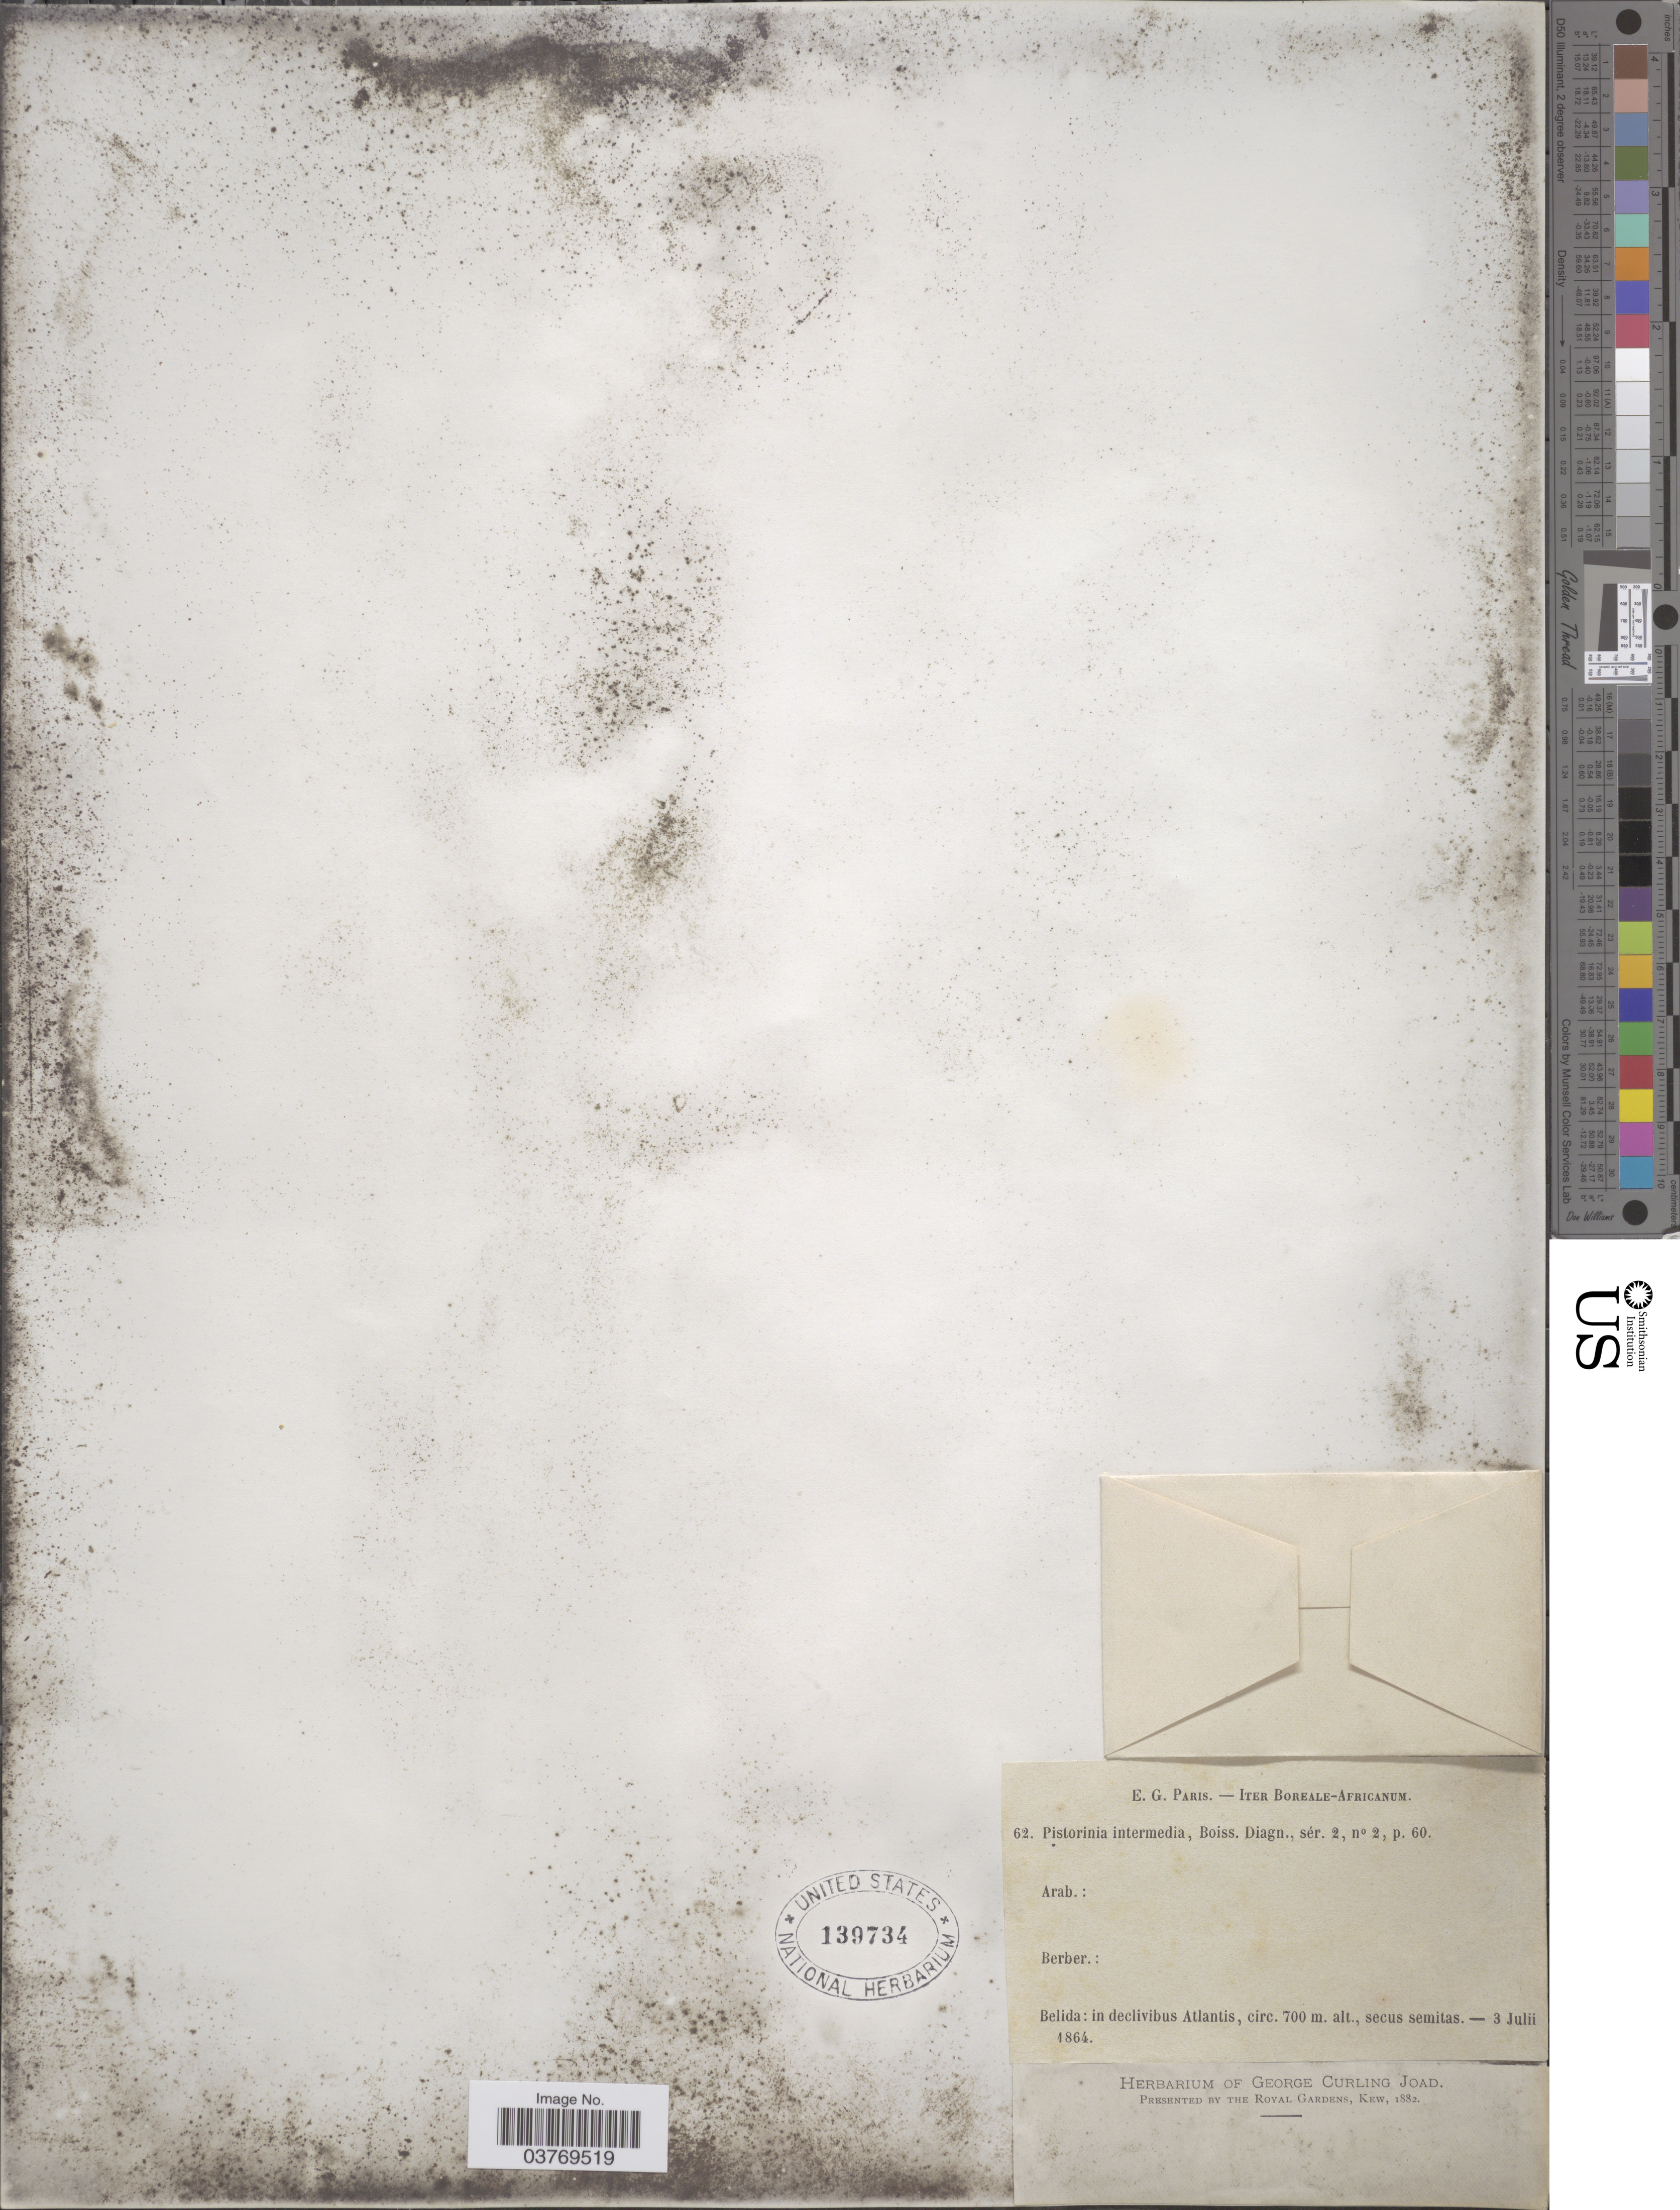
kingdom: Plantae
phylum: Tracheophyta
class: Magnoliopsida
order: Saxifragales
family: Crassulaceae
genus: Cotyledon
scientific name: Cotyledon intermedia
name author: (Boiss.) Pamp.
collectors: Paris, E.G.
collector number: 62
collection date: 1864-07-03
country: Algeria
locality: Iter Boreale-Africanum. Belida: in declivibus Atlantis.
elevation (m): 700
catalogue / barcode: US 139734